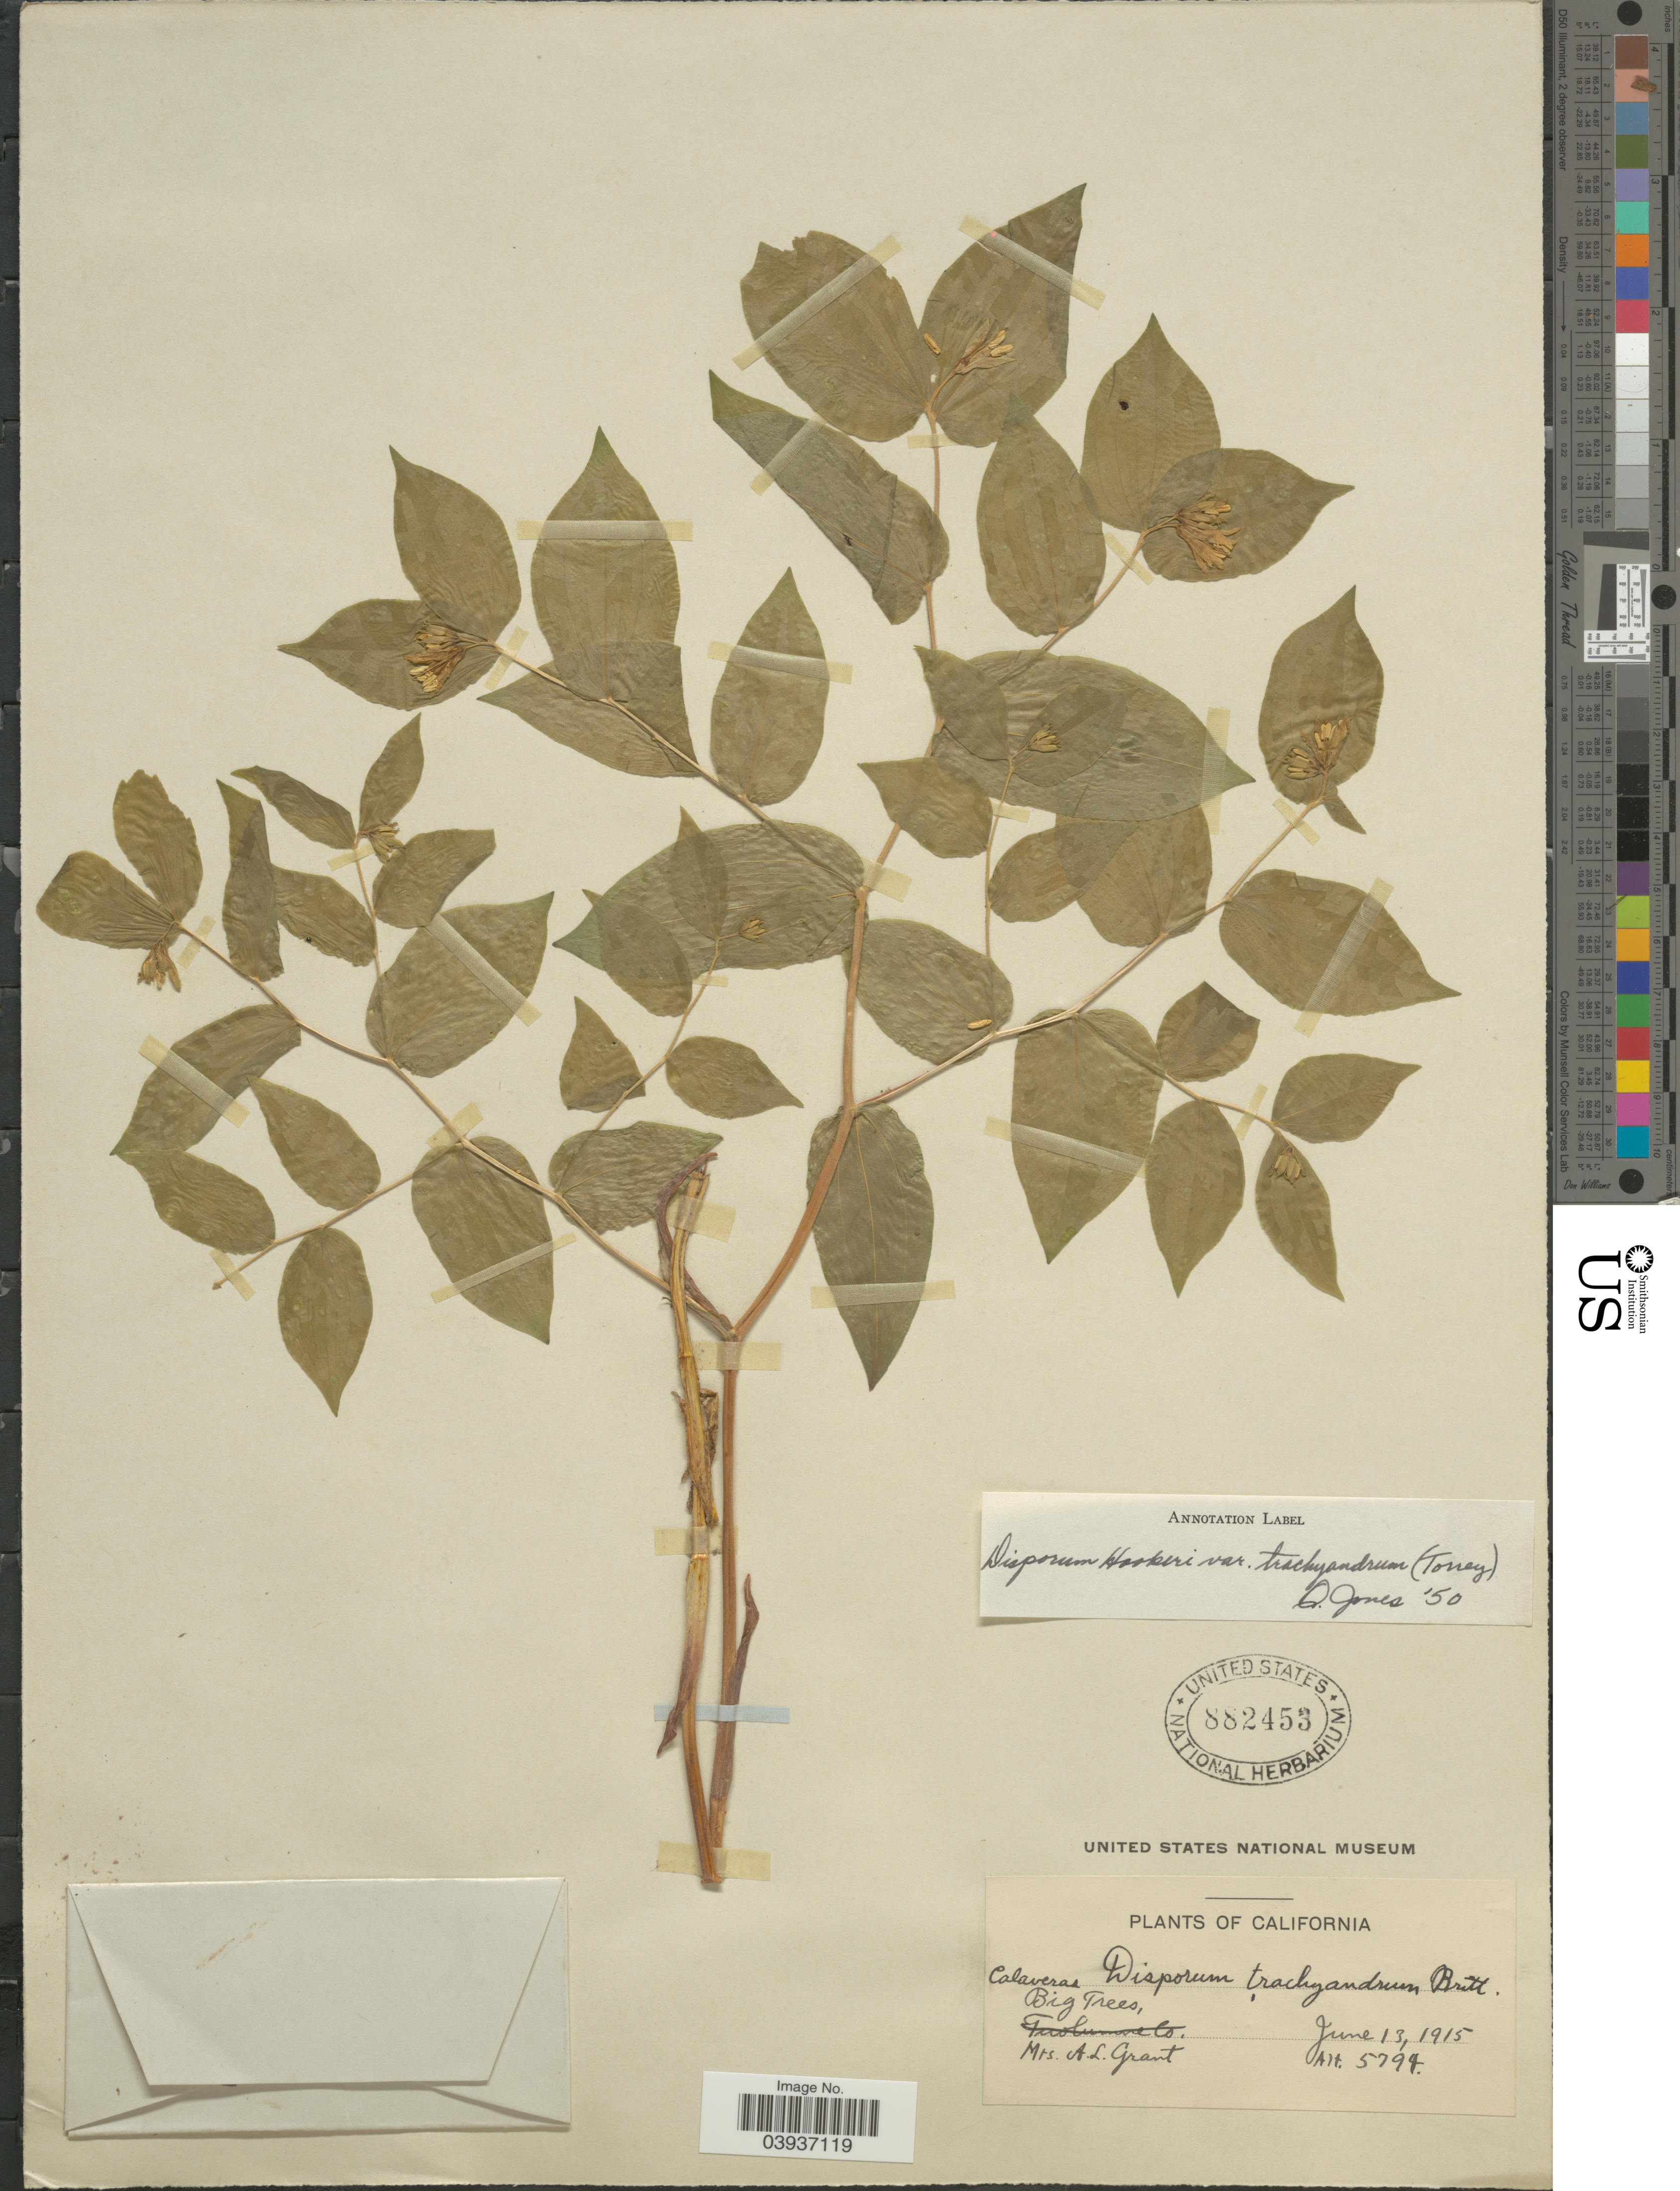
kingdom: Plantae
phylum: Tracheophyta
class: Liliopsida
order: Liliales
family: Colchicaceae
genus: Disporum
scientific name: Disporum hookeri var. trachyandrum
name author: (Torr.) Q. Jones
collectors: A. L. Grant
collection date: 1915-06-13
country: United States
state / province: California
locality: Calaveras. Big Trees.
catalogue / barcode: US 882453